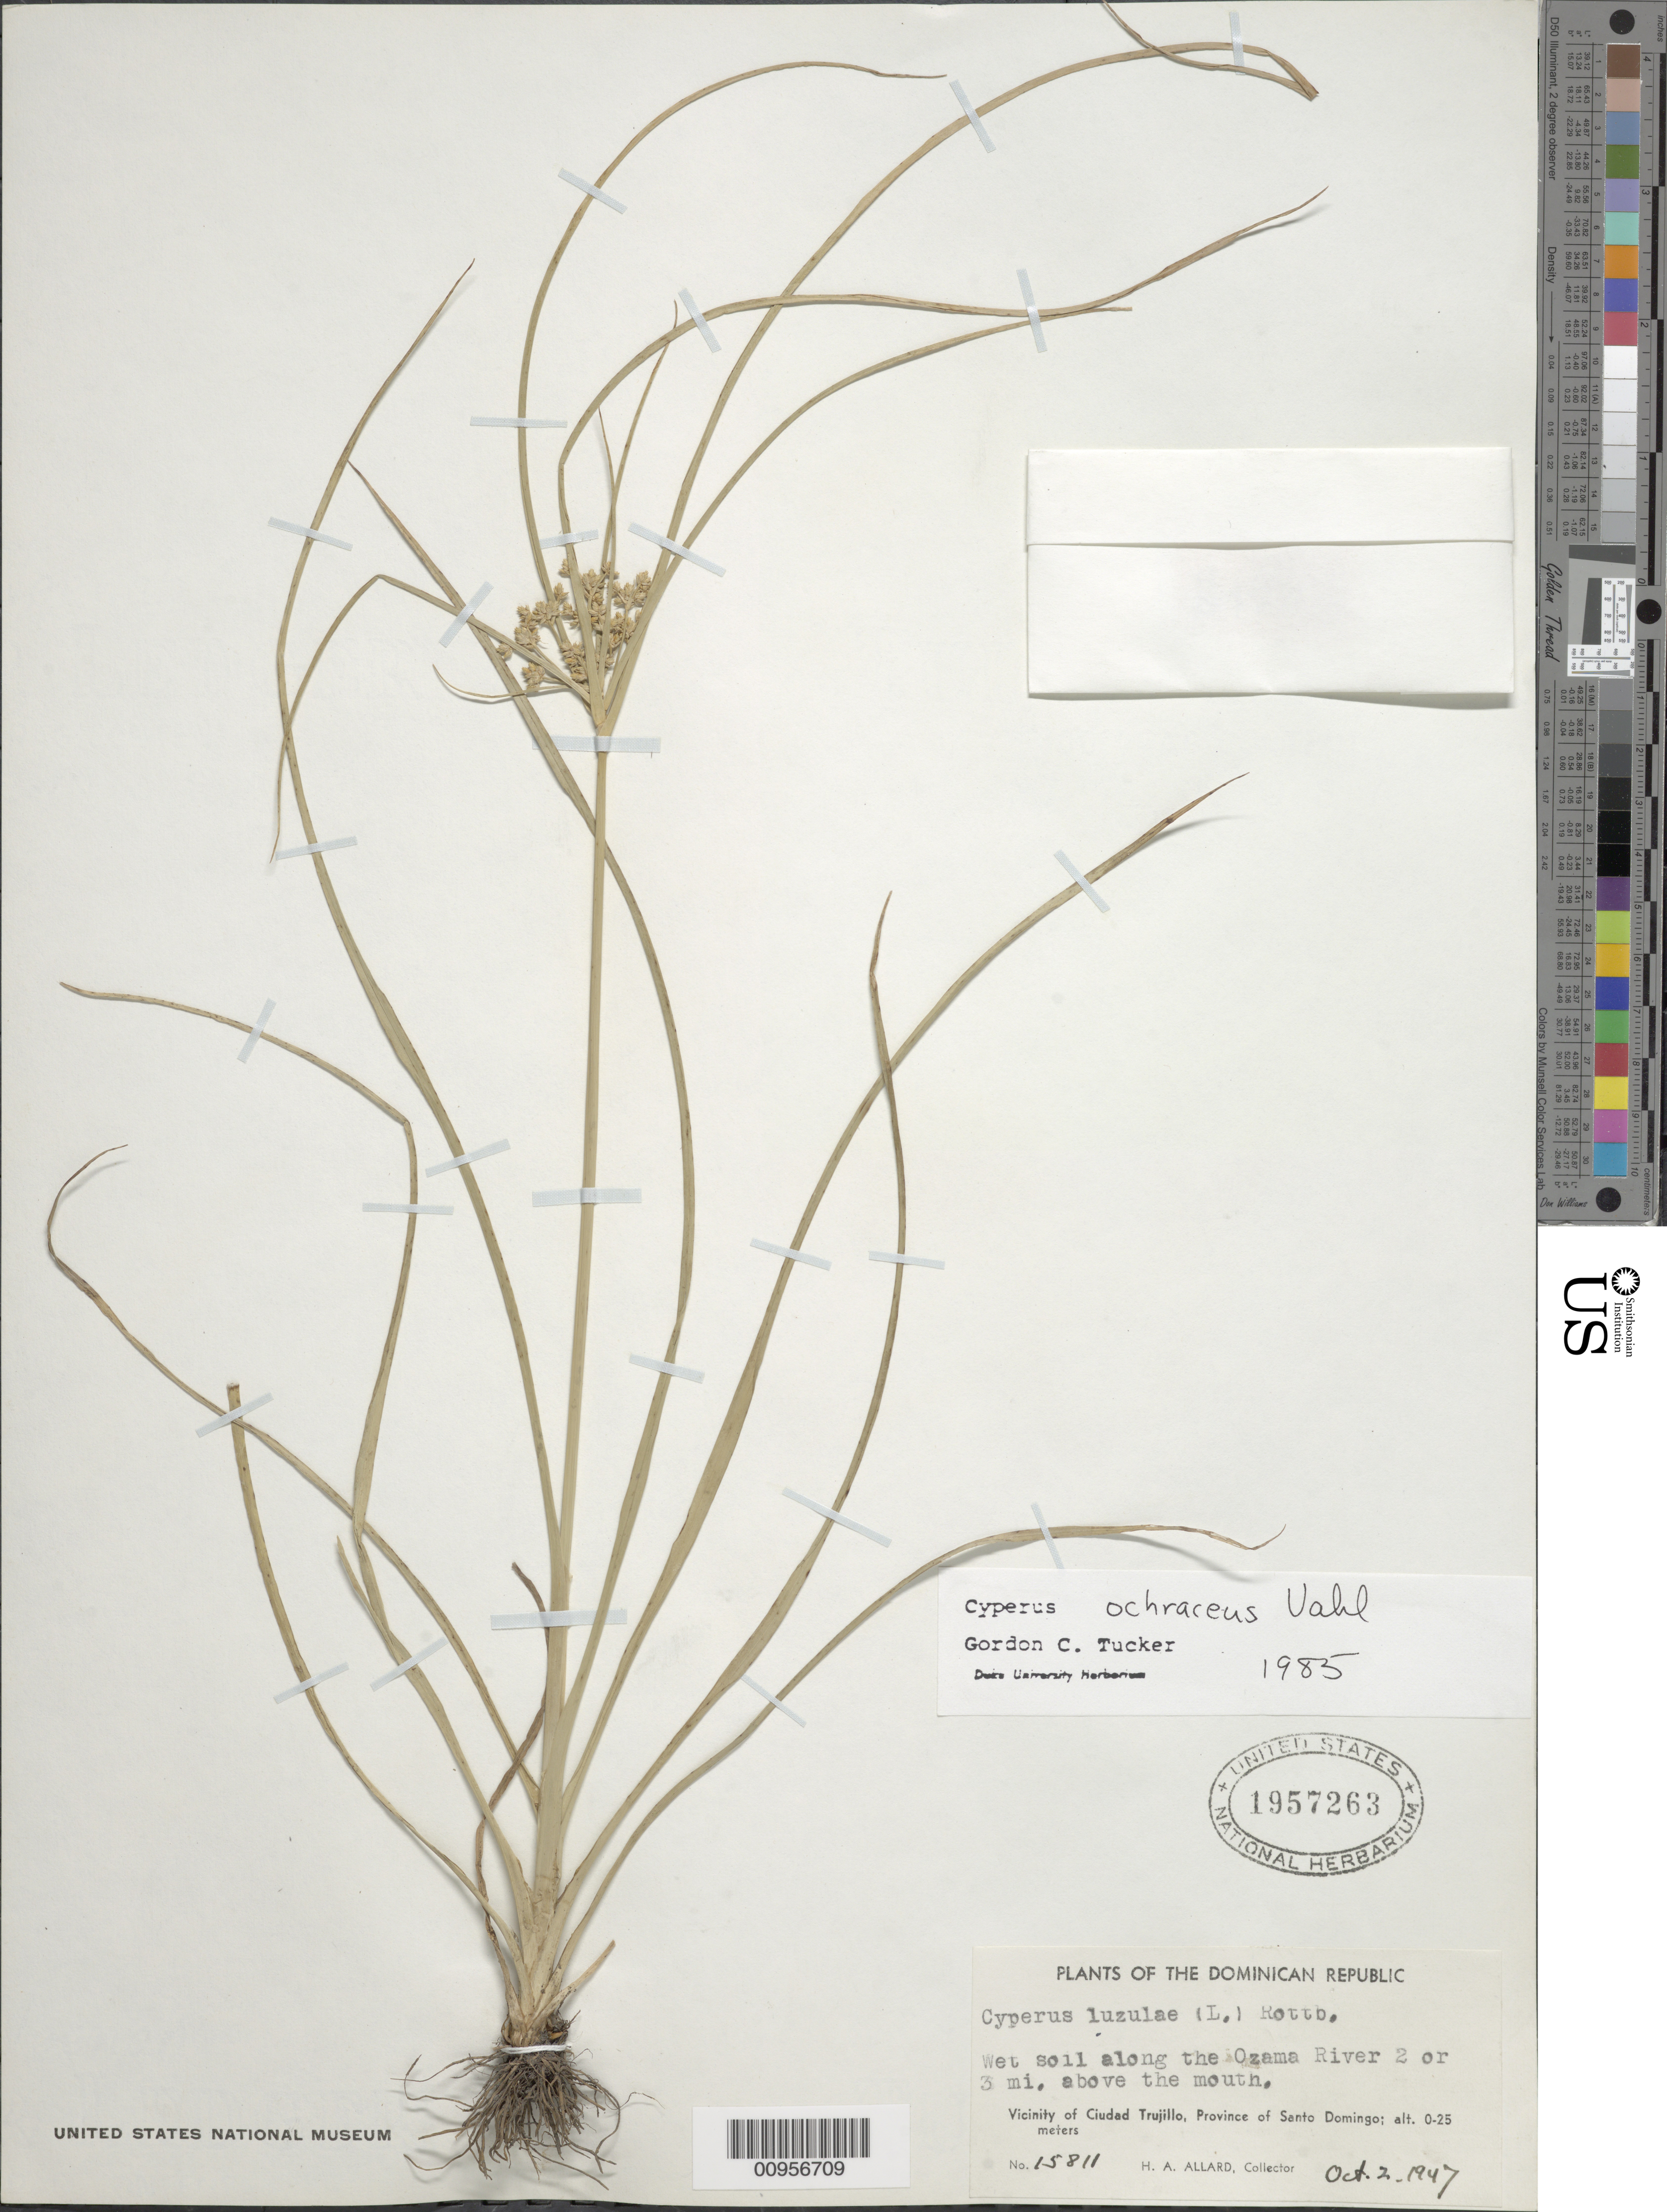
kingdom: Plantae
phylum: Tracheophyta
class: Liliopsida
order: Poales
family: Cyperaceae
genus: Cyperus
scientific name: Cyperus ochraceus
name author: Vahl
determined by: Strong, M. T., (US), Smithsonian Institution - National Museum of Natural History (UNITED STATES)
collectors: H. A. Allard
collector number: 15811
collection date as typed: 02 Oct 1947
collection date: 1947-10-02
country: Dominican Republic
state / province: Santo Domingo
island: Hispaniola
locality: Vicinity of Ciudad Trujillo, along the Ozama River, 2 or 3 miles above the mouth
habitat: Wet soil along the river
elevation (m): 0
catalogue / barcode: US 1957263